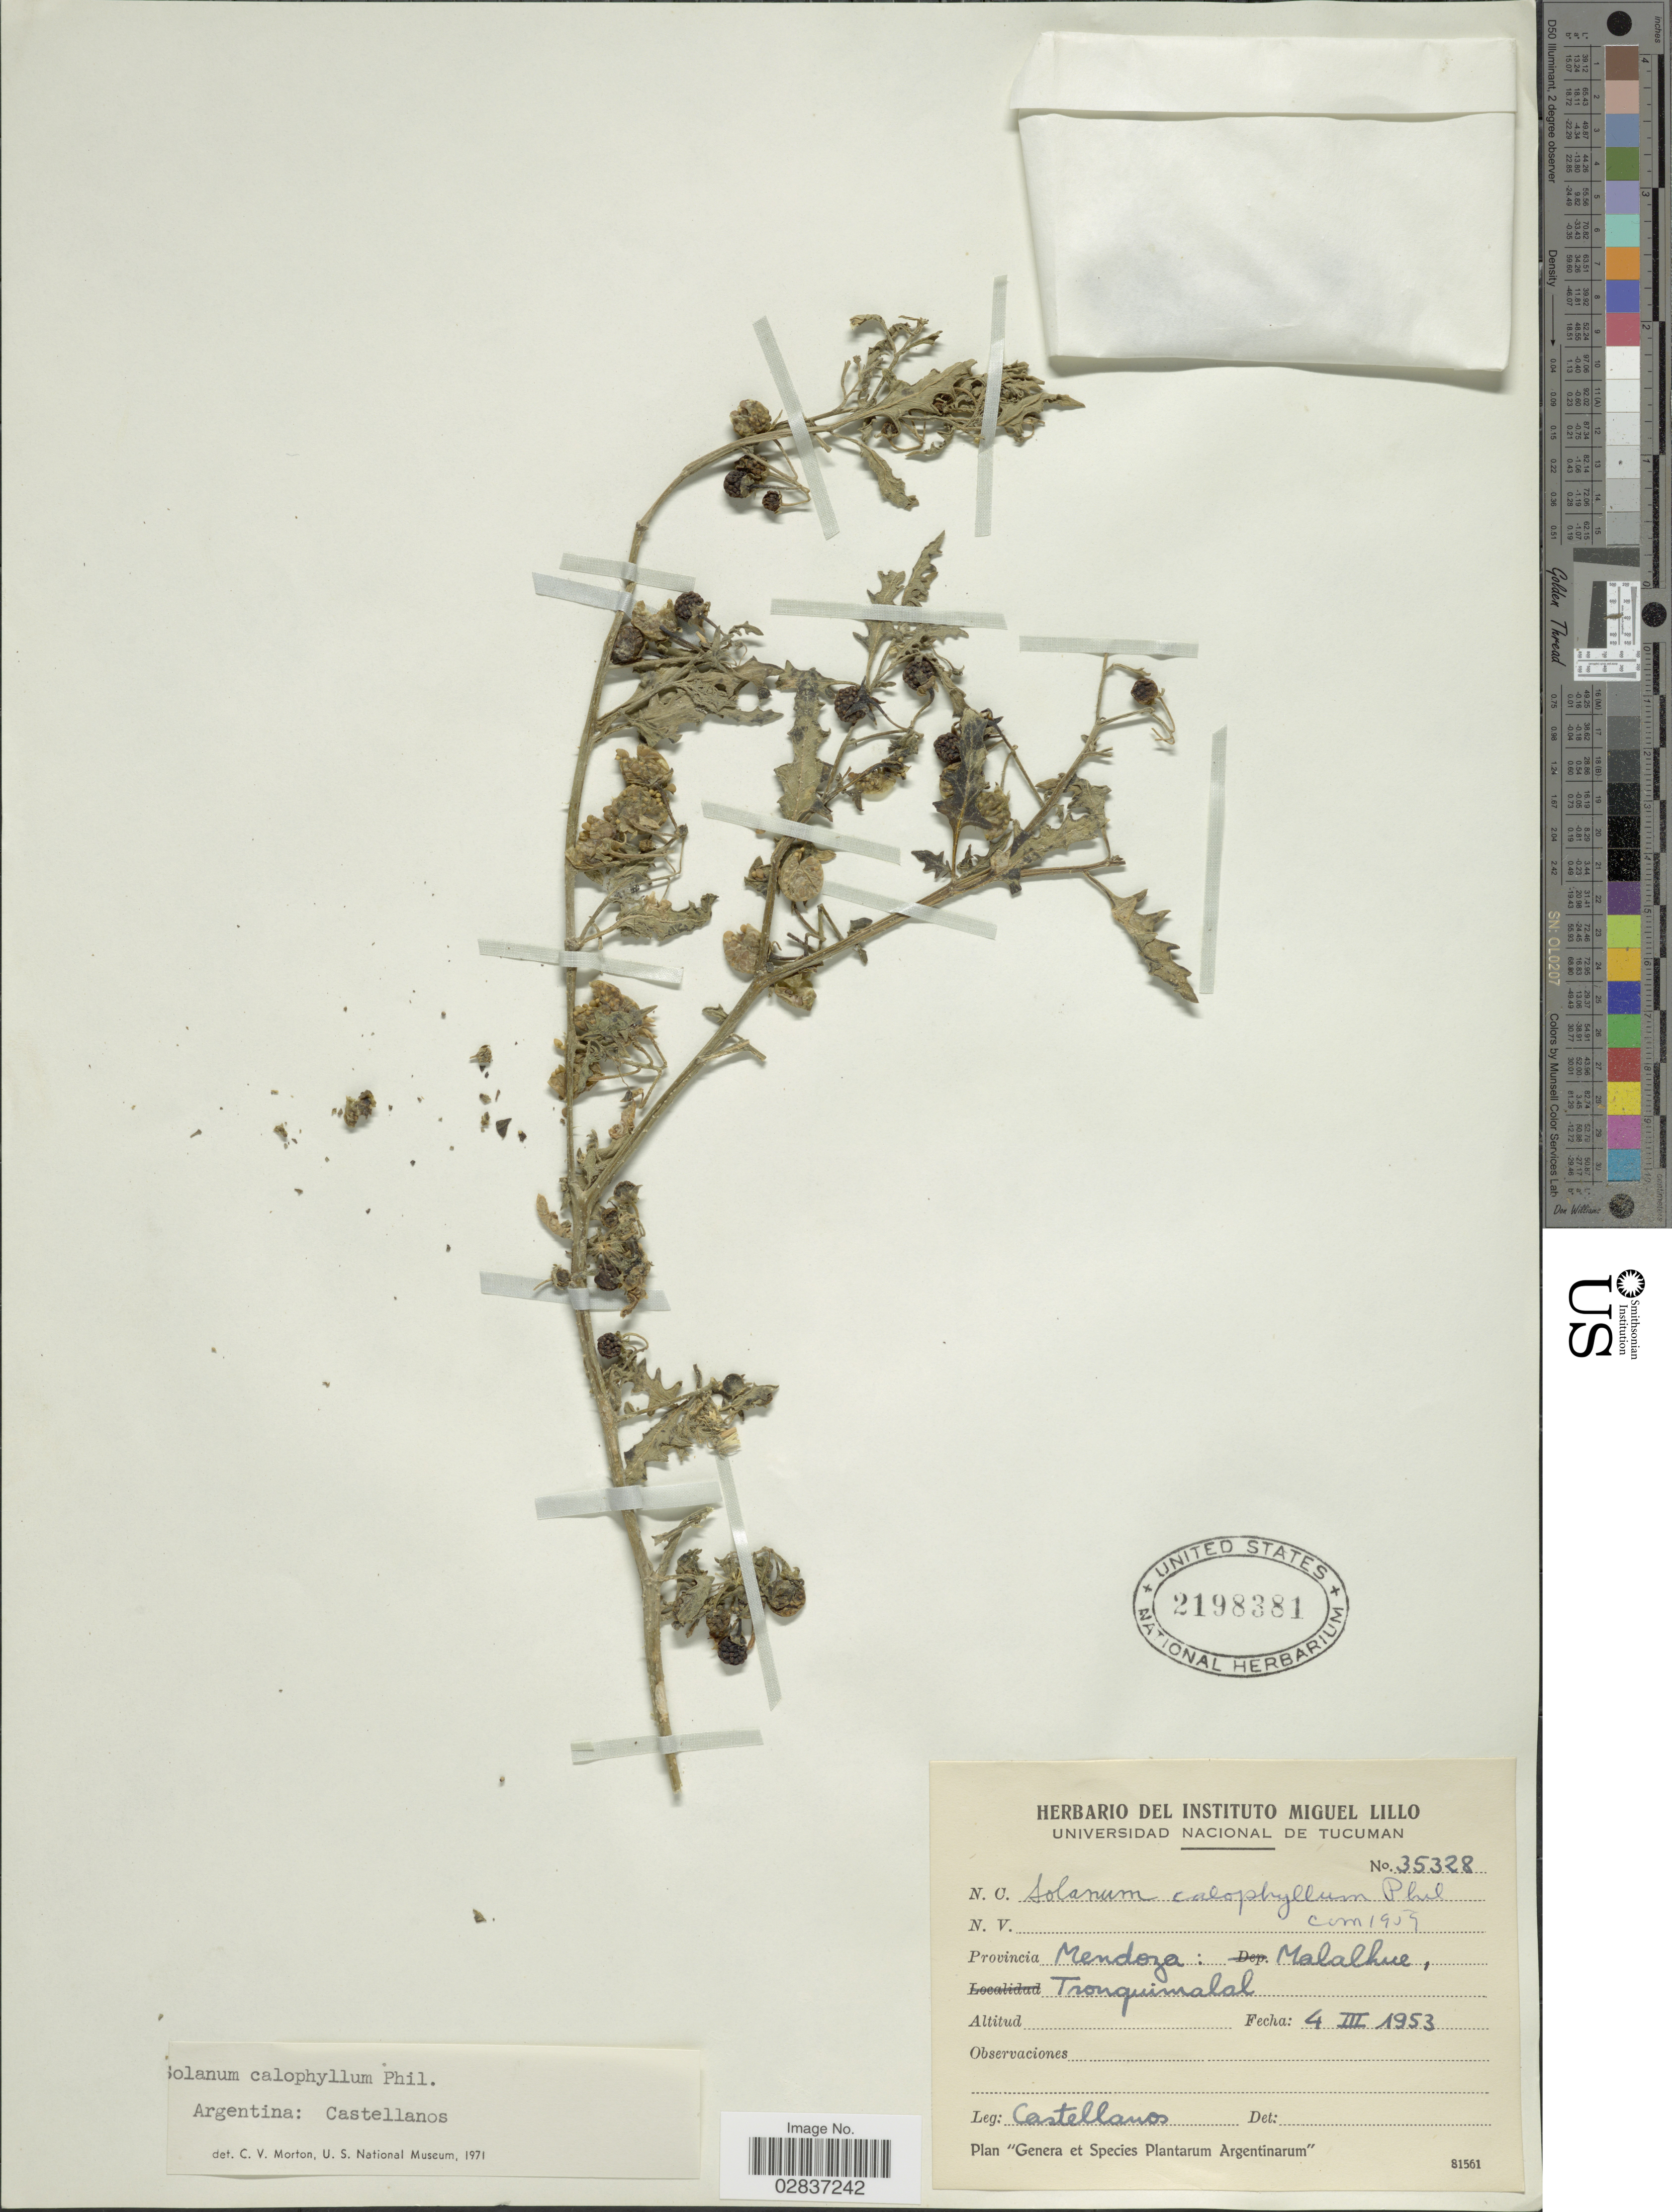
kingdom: Plantae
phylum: Tracheophyta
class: Magnoliopsida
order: Solanales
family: Solanaceae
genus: Solanum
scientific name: Solanum calophyllum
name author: Phil.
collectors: -- Castellanos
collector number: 35328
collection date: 1953-03-04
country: Argentina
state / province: Mendoza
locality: Provincia Mendoza: Malalhue, Tronquimalal.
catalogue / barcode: US 2198381